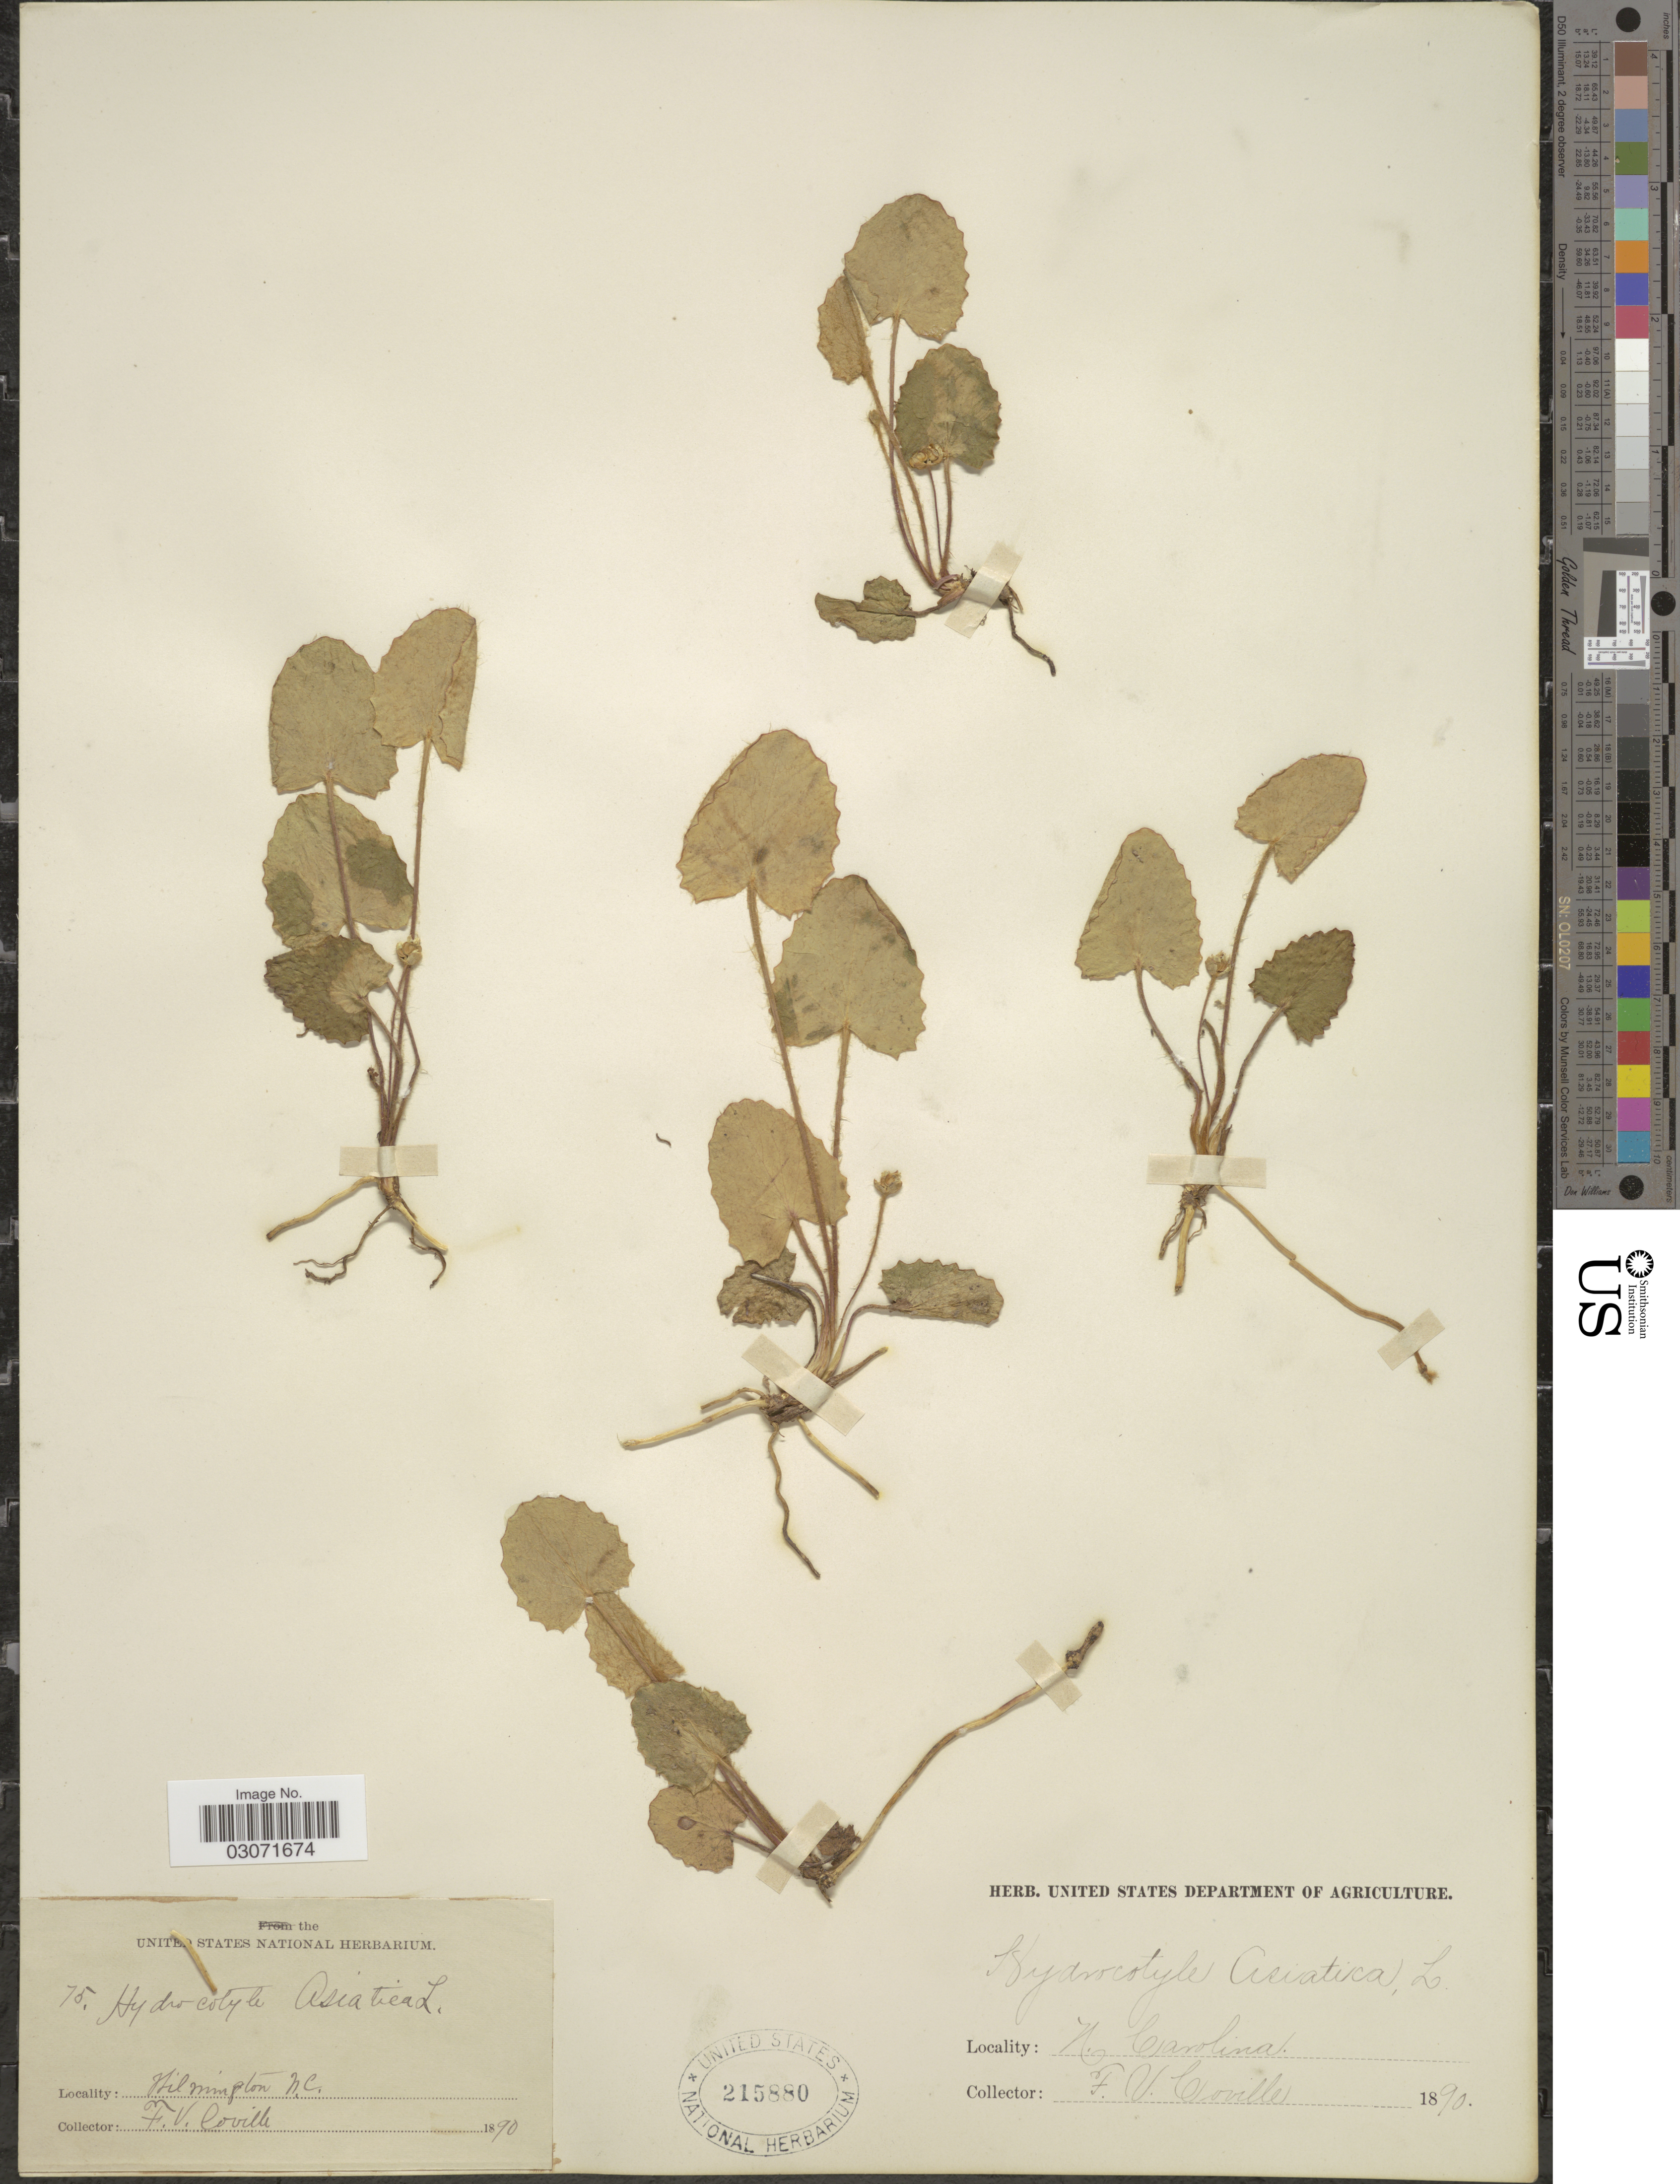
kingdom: Plantae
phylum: Tracheophyta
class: Magnoliopsida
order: Apiales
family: Apiaceae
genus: Centella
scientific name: Centella floridana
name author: (J.M. Coult. & Rose) Nannf.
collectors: F. V. Coville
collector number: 75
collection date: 1890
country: United States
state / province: North Carolina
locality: Wilmington, N. C.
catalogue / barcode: US 215880